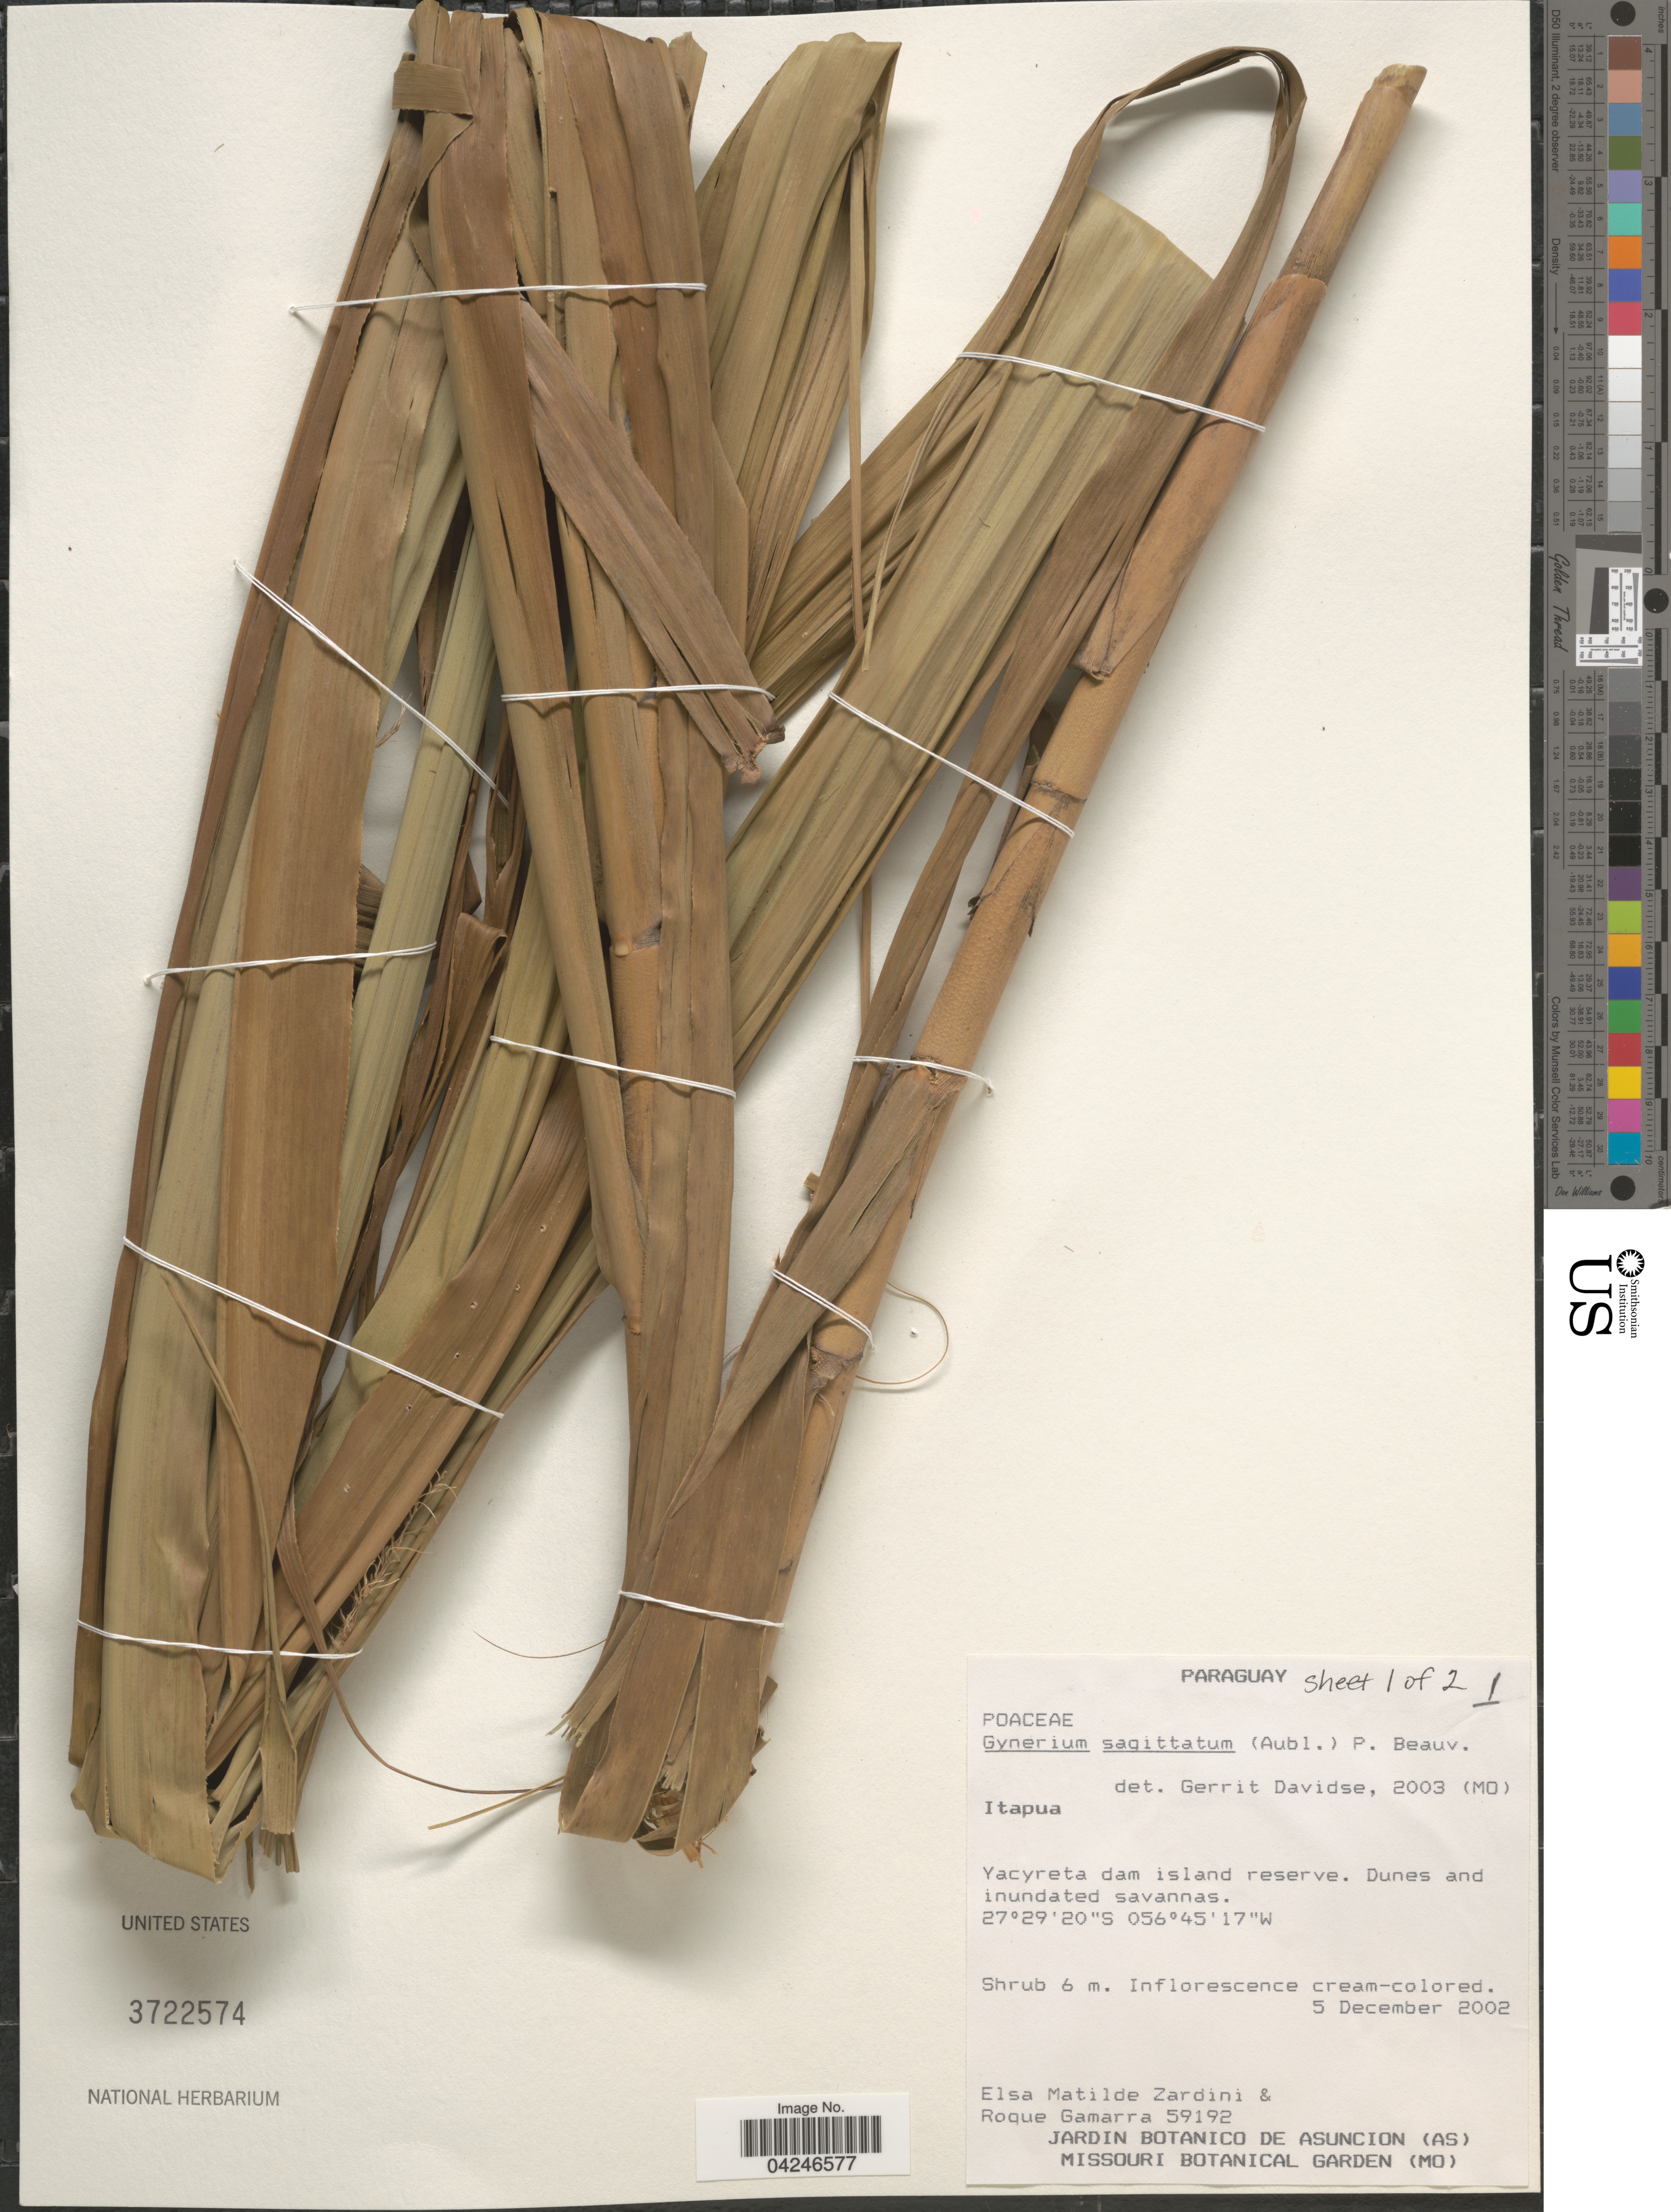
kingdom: Plantae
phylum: Tracheophyta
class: Liliopsida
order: Poales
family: Poaceae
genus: Gynerium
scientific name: Gynerium sagittatum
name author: (Aubl.) P. Beauv.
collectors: E. M. Zardini & R. Gamarra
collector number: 59192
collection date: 2002-12-05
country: Paraguay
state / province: Itapua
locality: Yacyreta dam island reserve.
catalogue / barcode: US 3722574